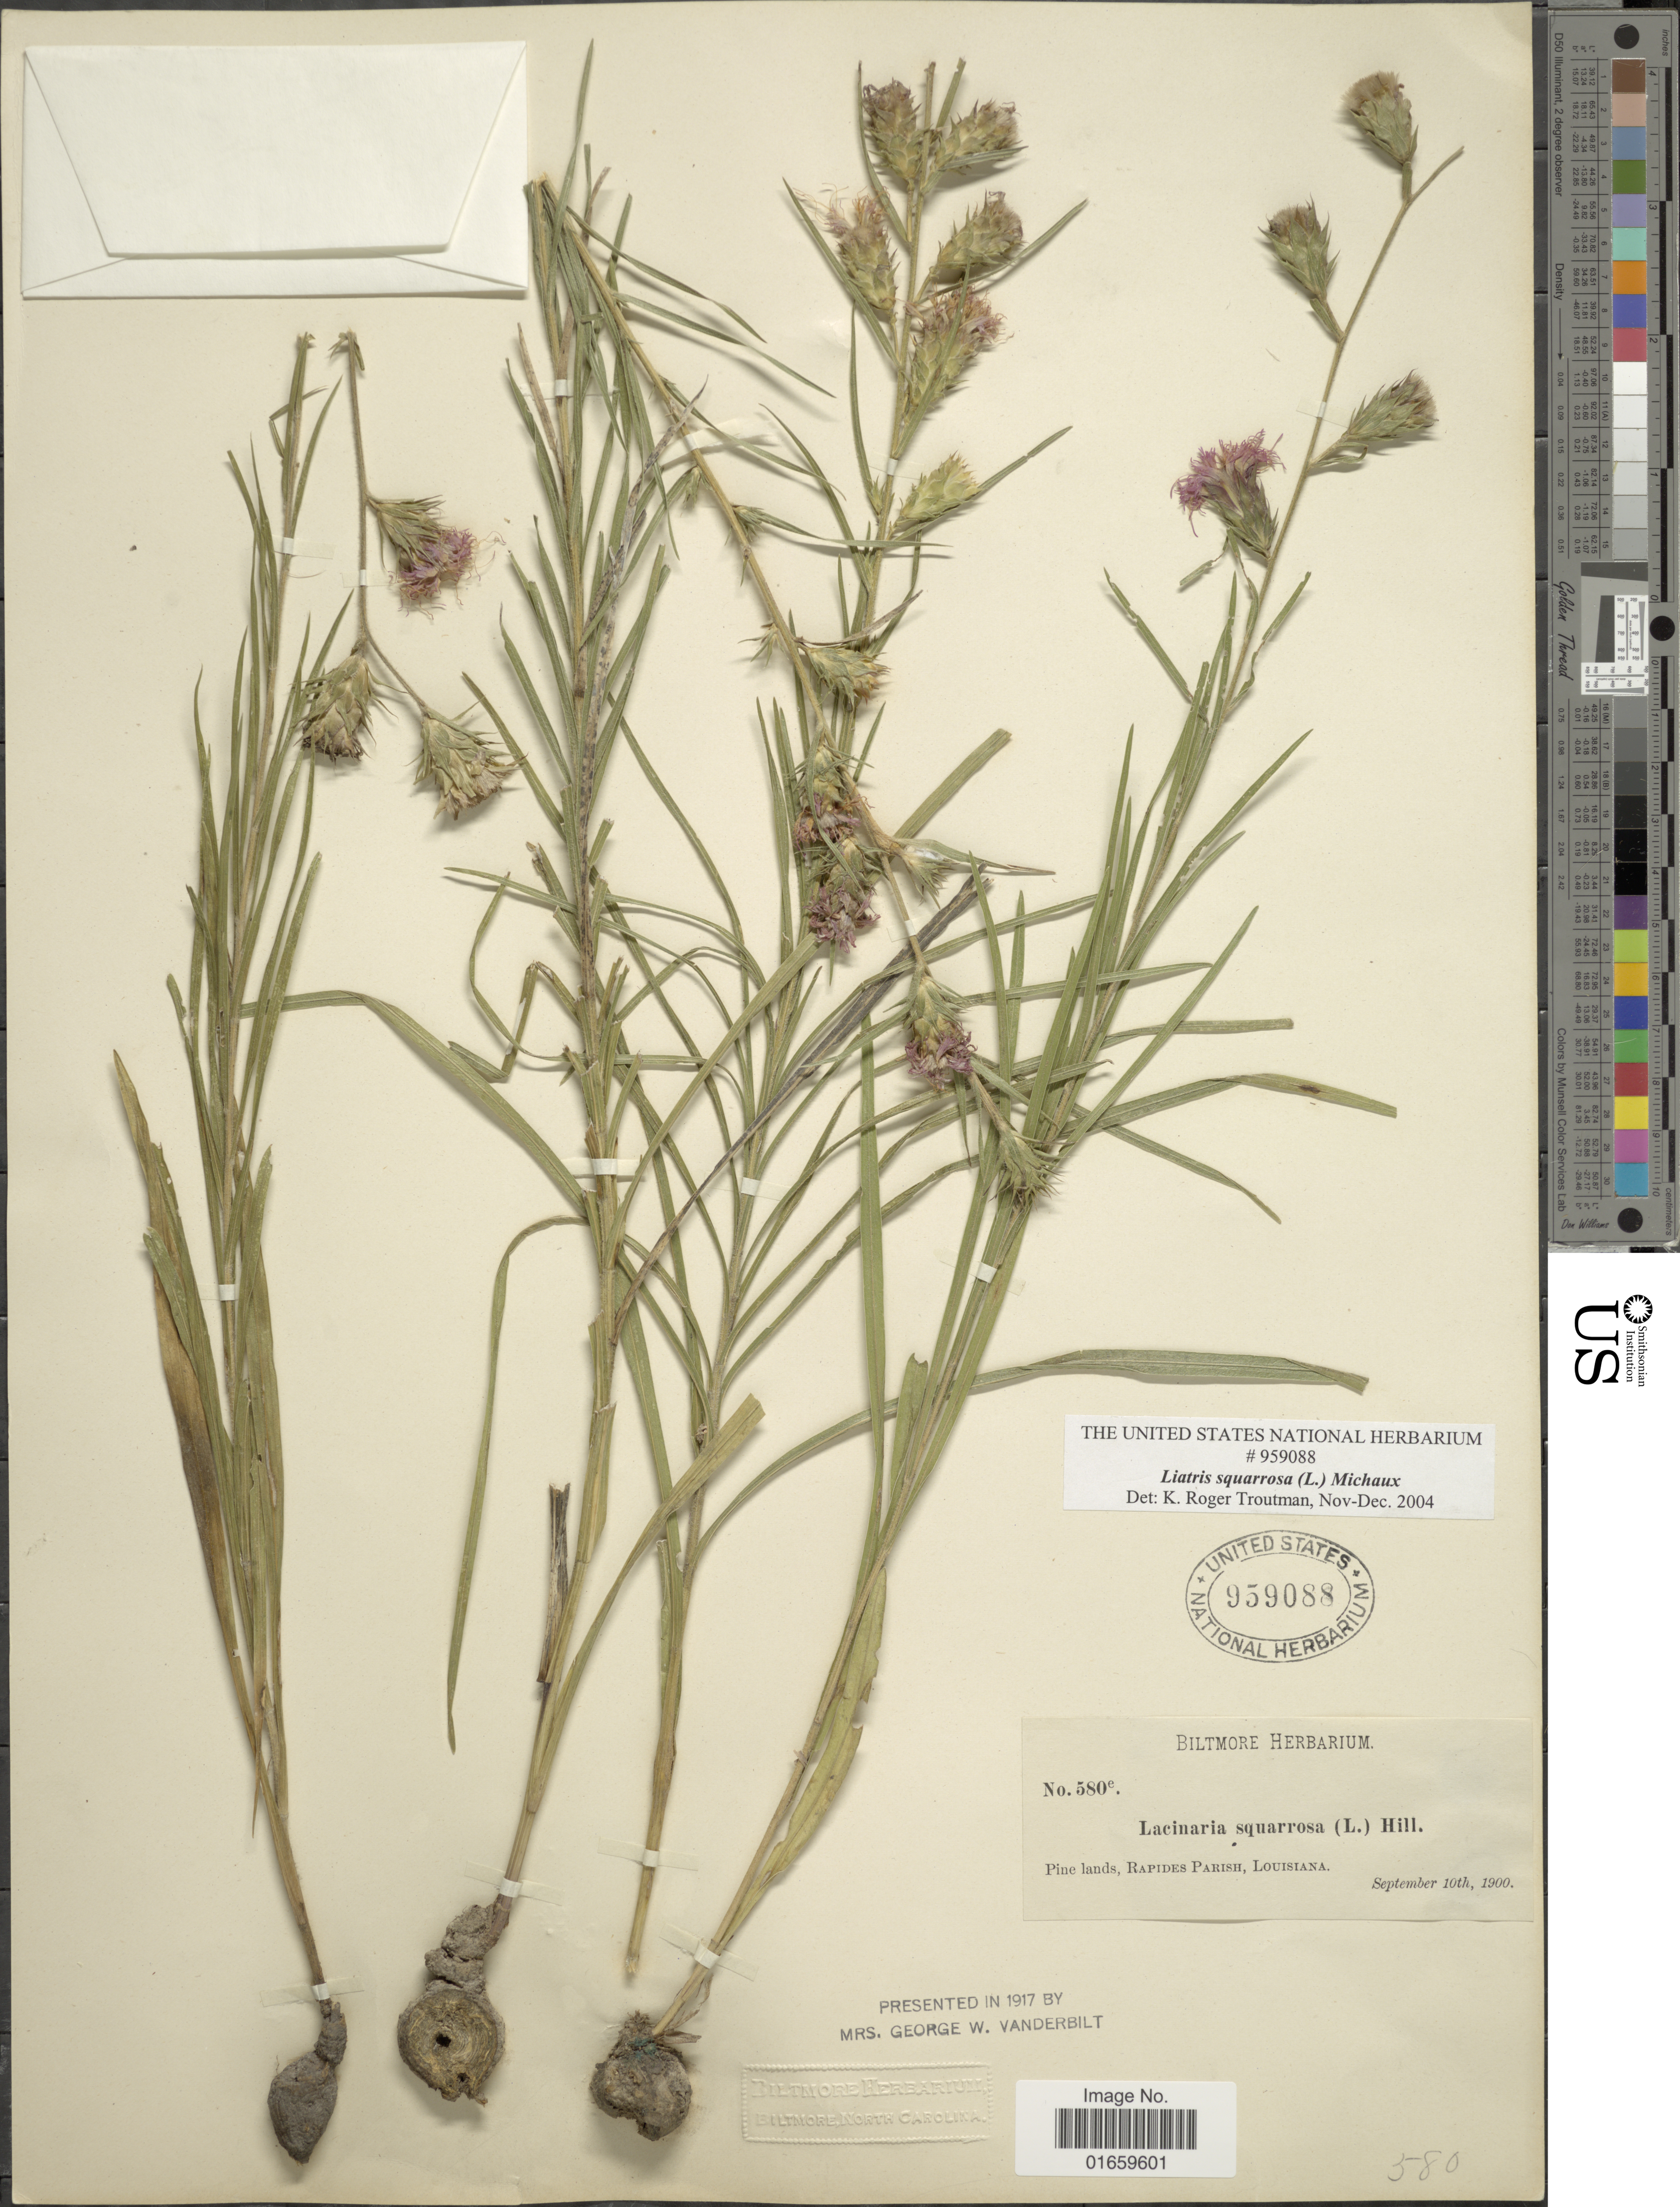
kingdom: Plantae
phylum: Tracheophyta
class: Magnoliopsida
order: Asterales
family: Asteraceae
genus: Liatris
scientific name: Liatris squarrosa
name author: (L.) Michx.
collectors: ex herb. Biltmore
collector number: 580e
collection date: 1900-09-10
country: United States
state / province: Louisiana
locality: Pine lands, Rapides Parish, Louisiana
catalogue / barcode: US 959088